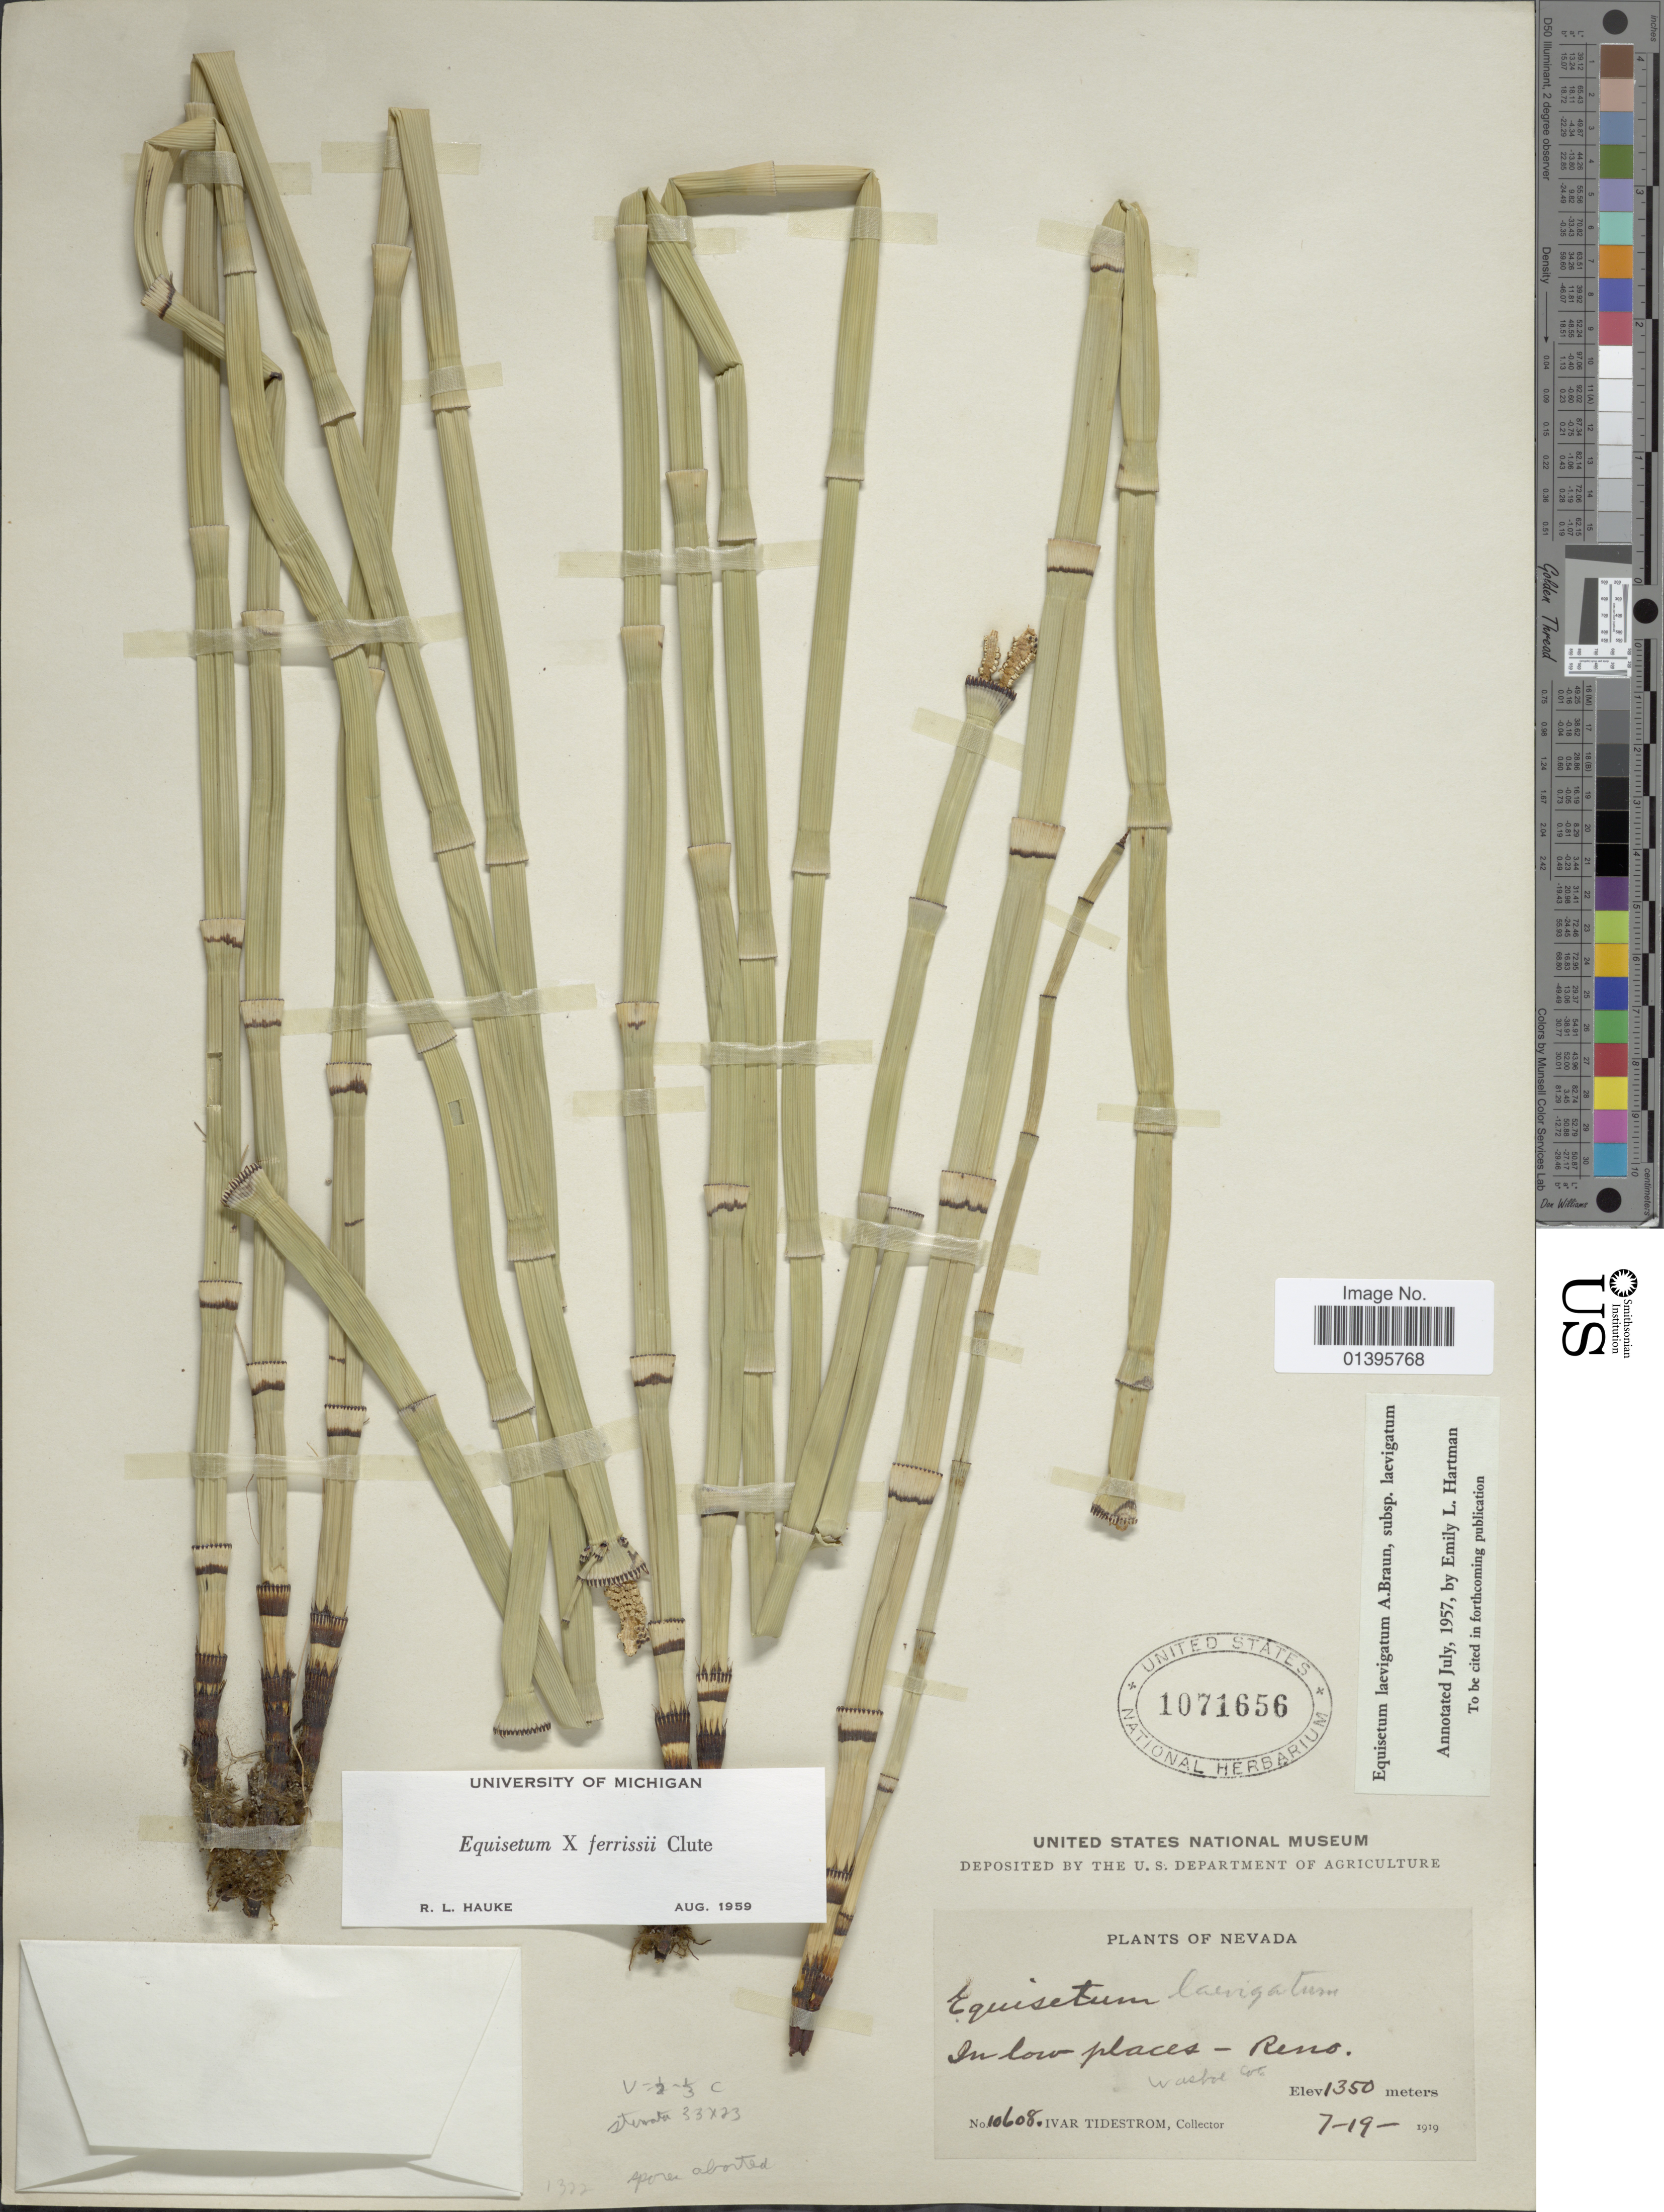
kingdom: Plantae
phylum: Tracheophyta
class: Polypodiopsida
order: Equisetales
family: Equisetaceae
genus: Equisetum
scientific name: Equisetum x ferrissii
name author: Clute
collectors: I. F. Tidestrom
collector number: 10608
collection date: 1919-07-19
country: United States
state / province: Nevada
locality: In low places - Reno. Washoe Co.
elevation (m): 1350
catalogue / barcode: US 1071656